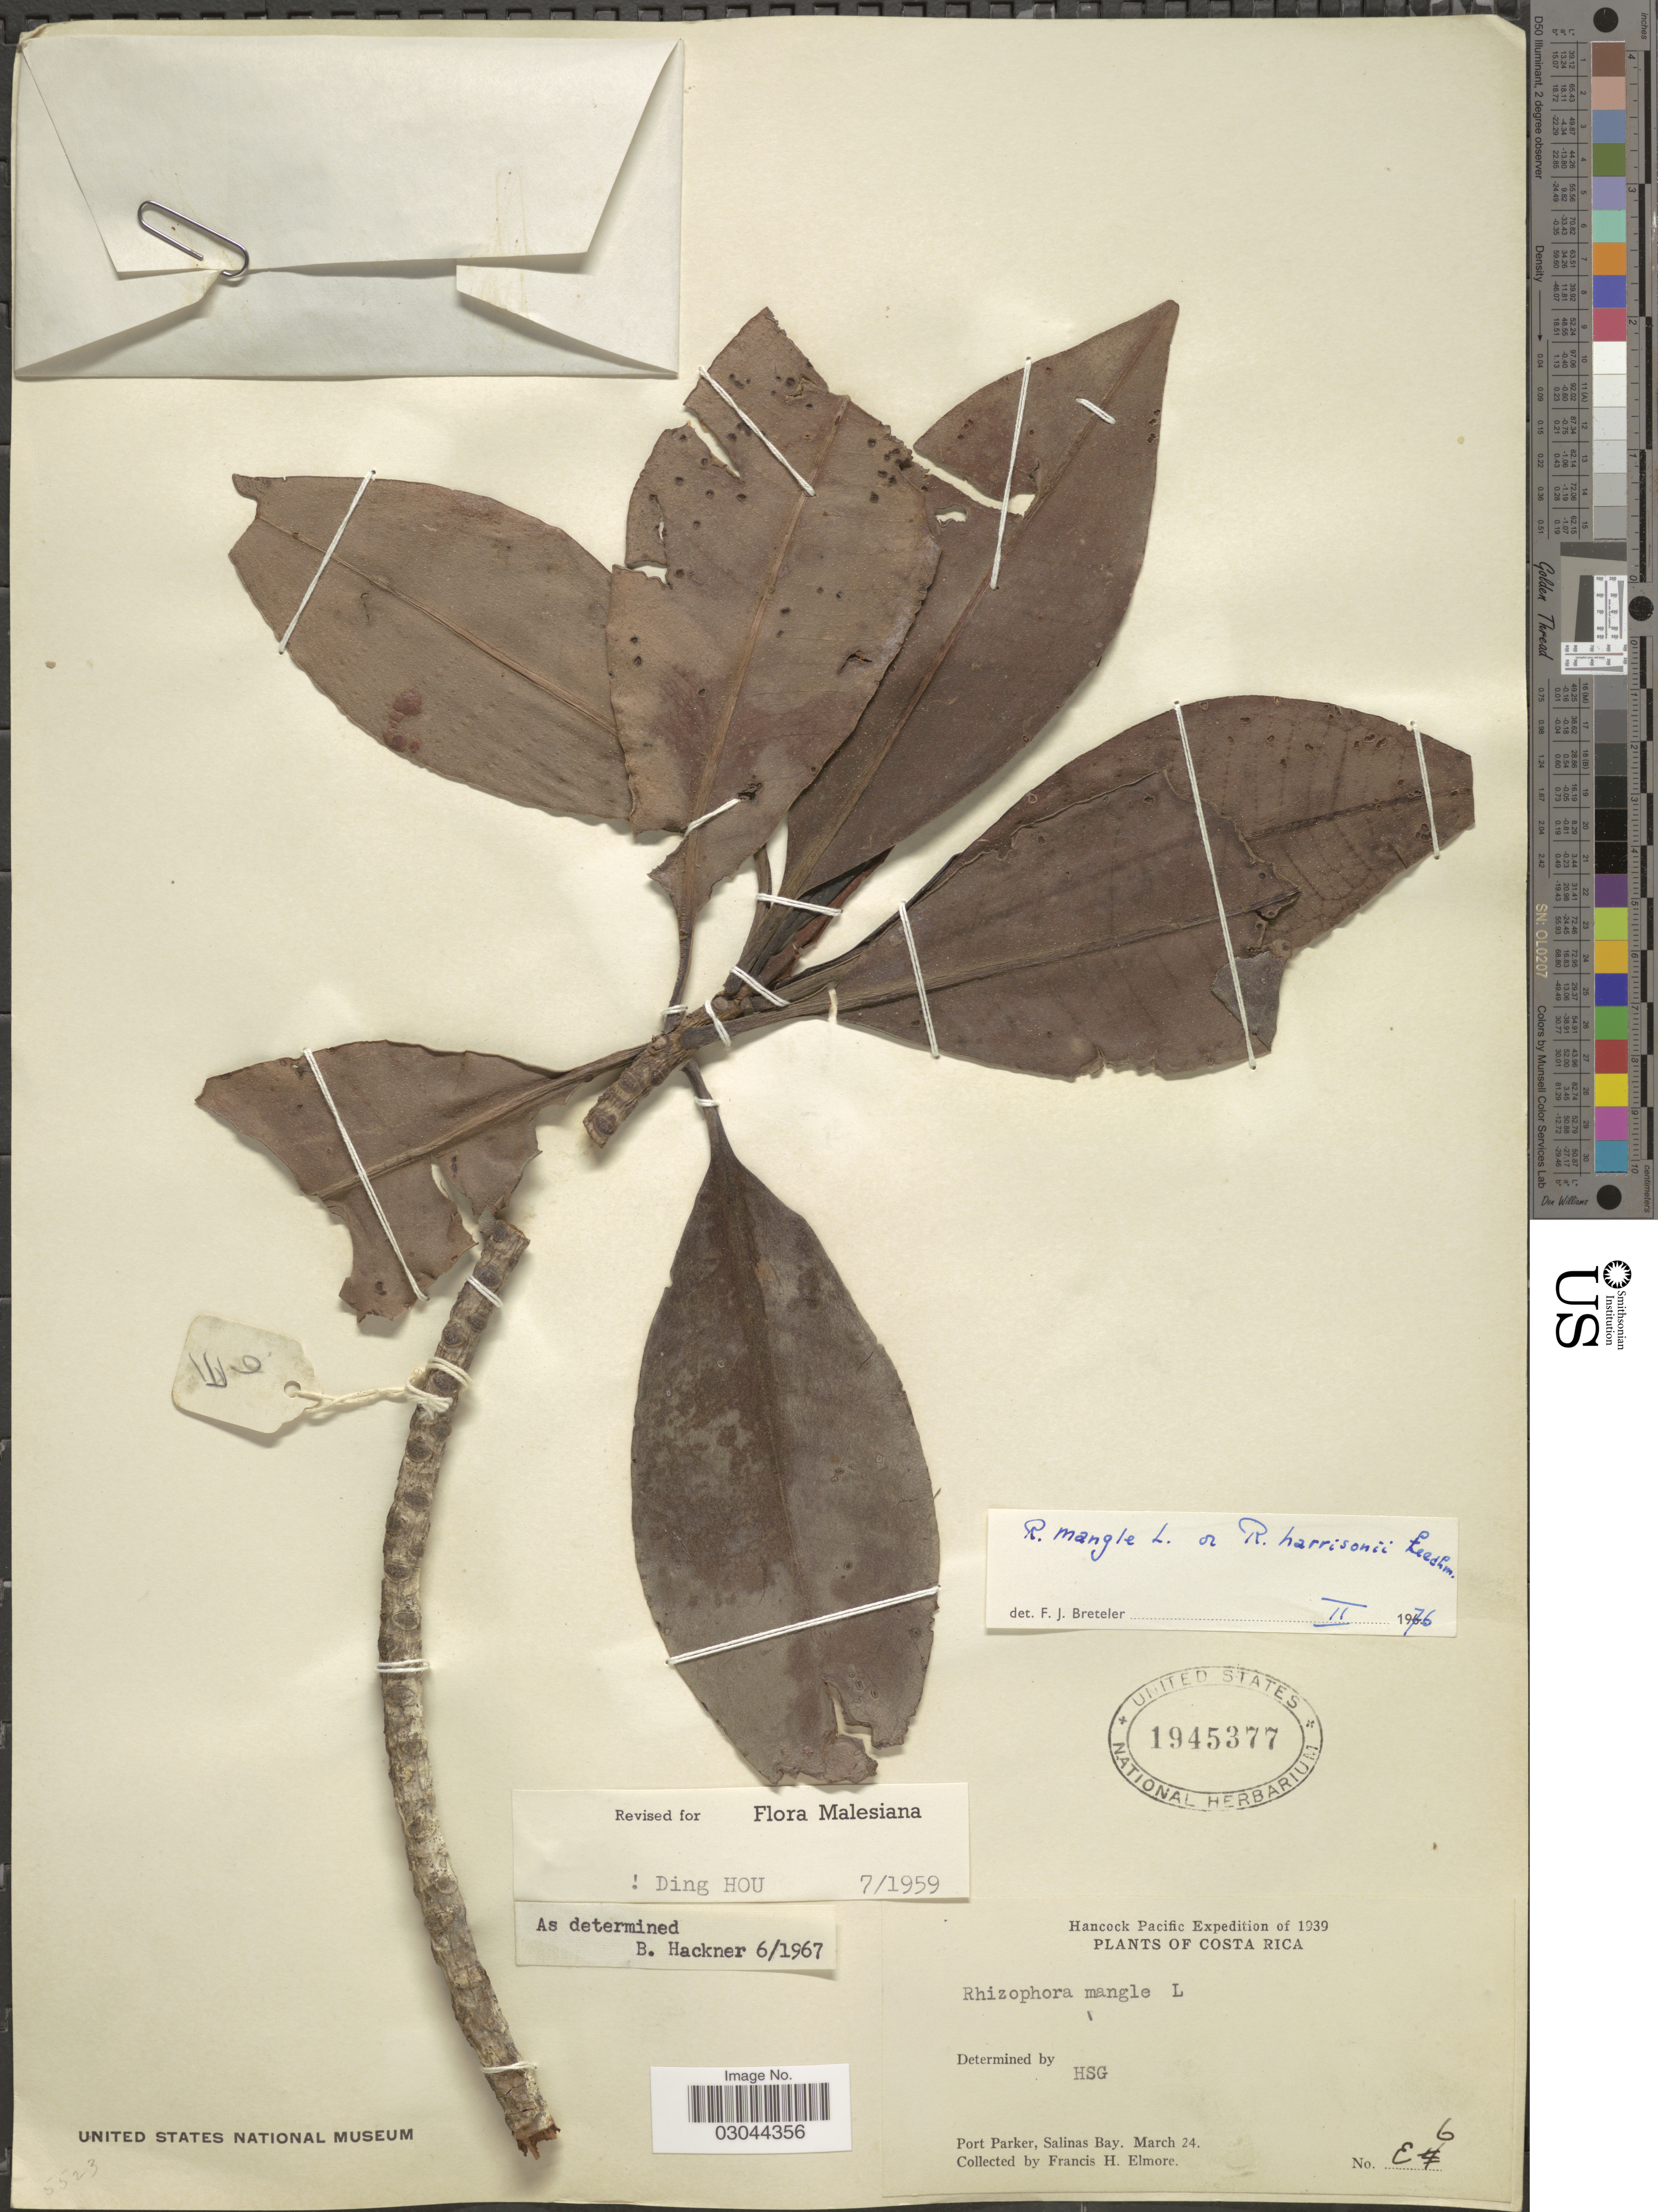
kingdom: Plantae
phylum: Tracheophyta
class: Magnoliopsida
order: Malpighiales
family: Rhizophoraceae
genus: Rhizophora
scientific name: Rhizophora mangle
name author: L.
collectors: F. H. Elmore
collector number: E6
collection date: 1939-03-24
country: Costa Rica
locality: Port Parker, Salinas Bay.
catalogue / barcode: US 1945377